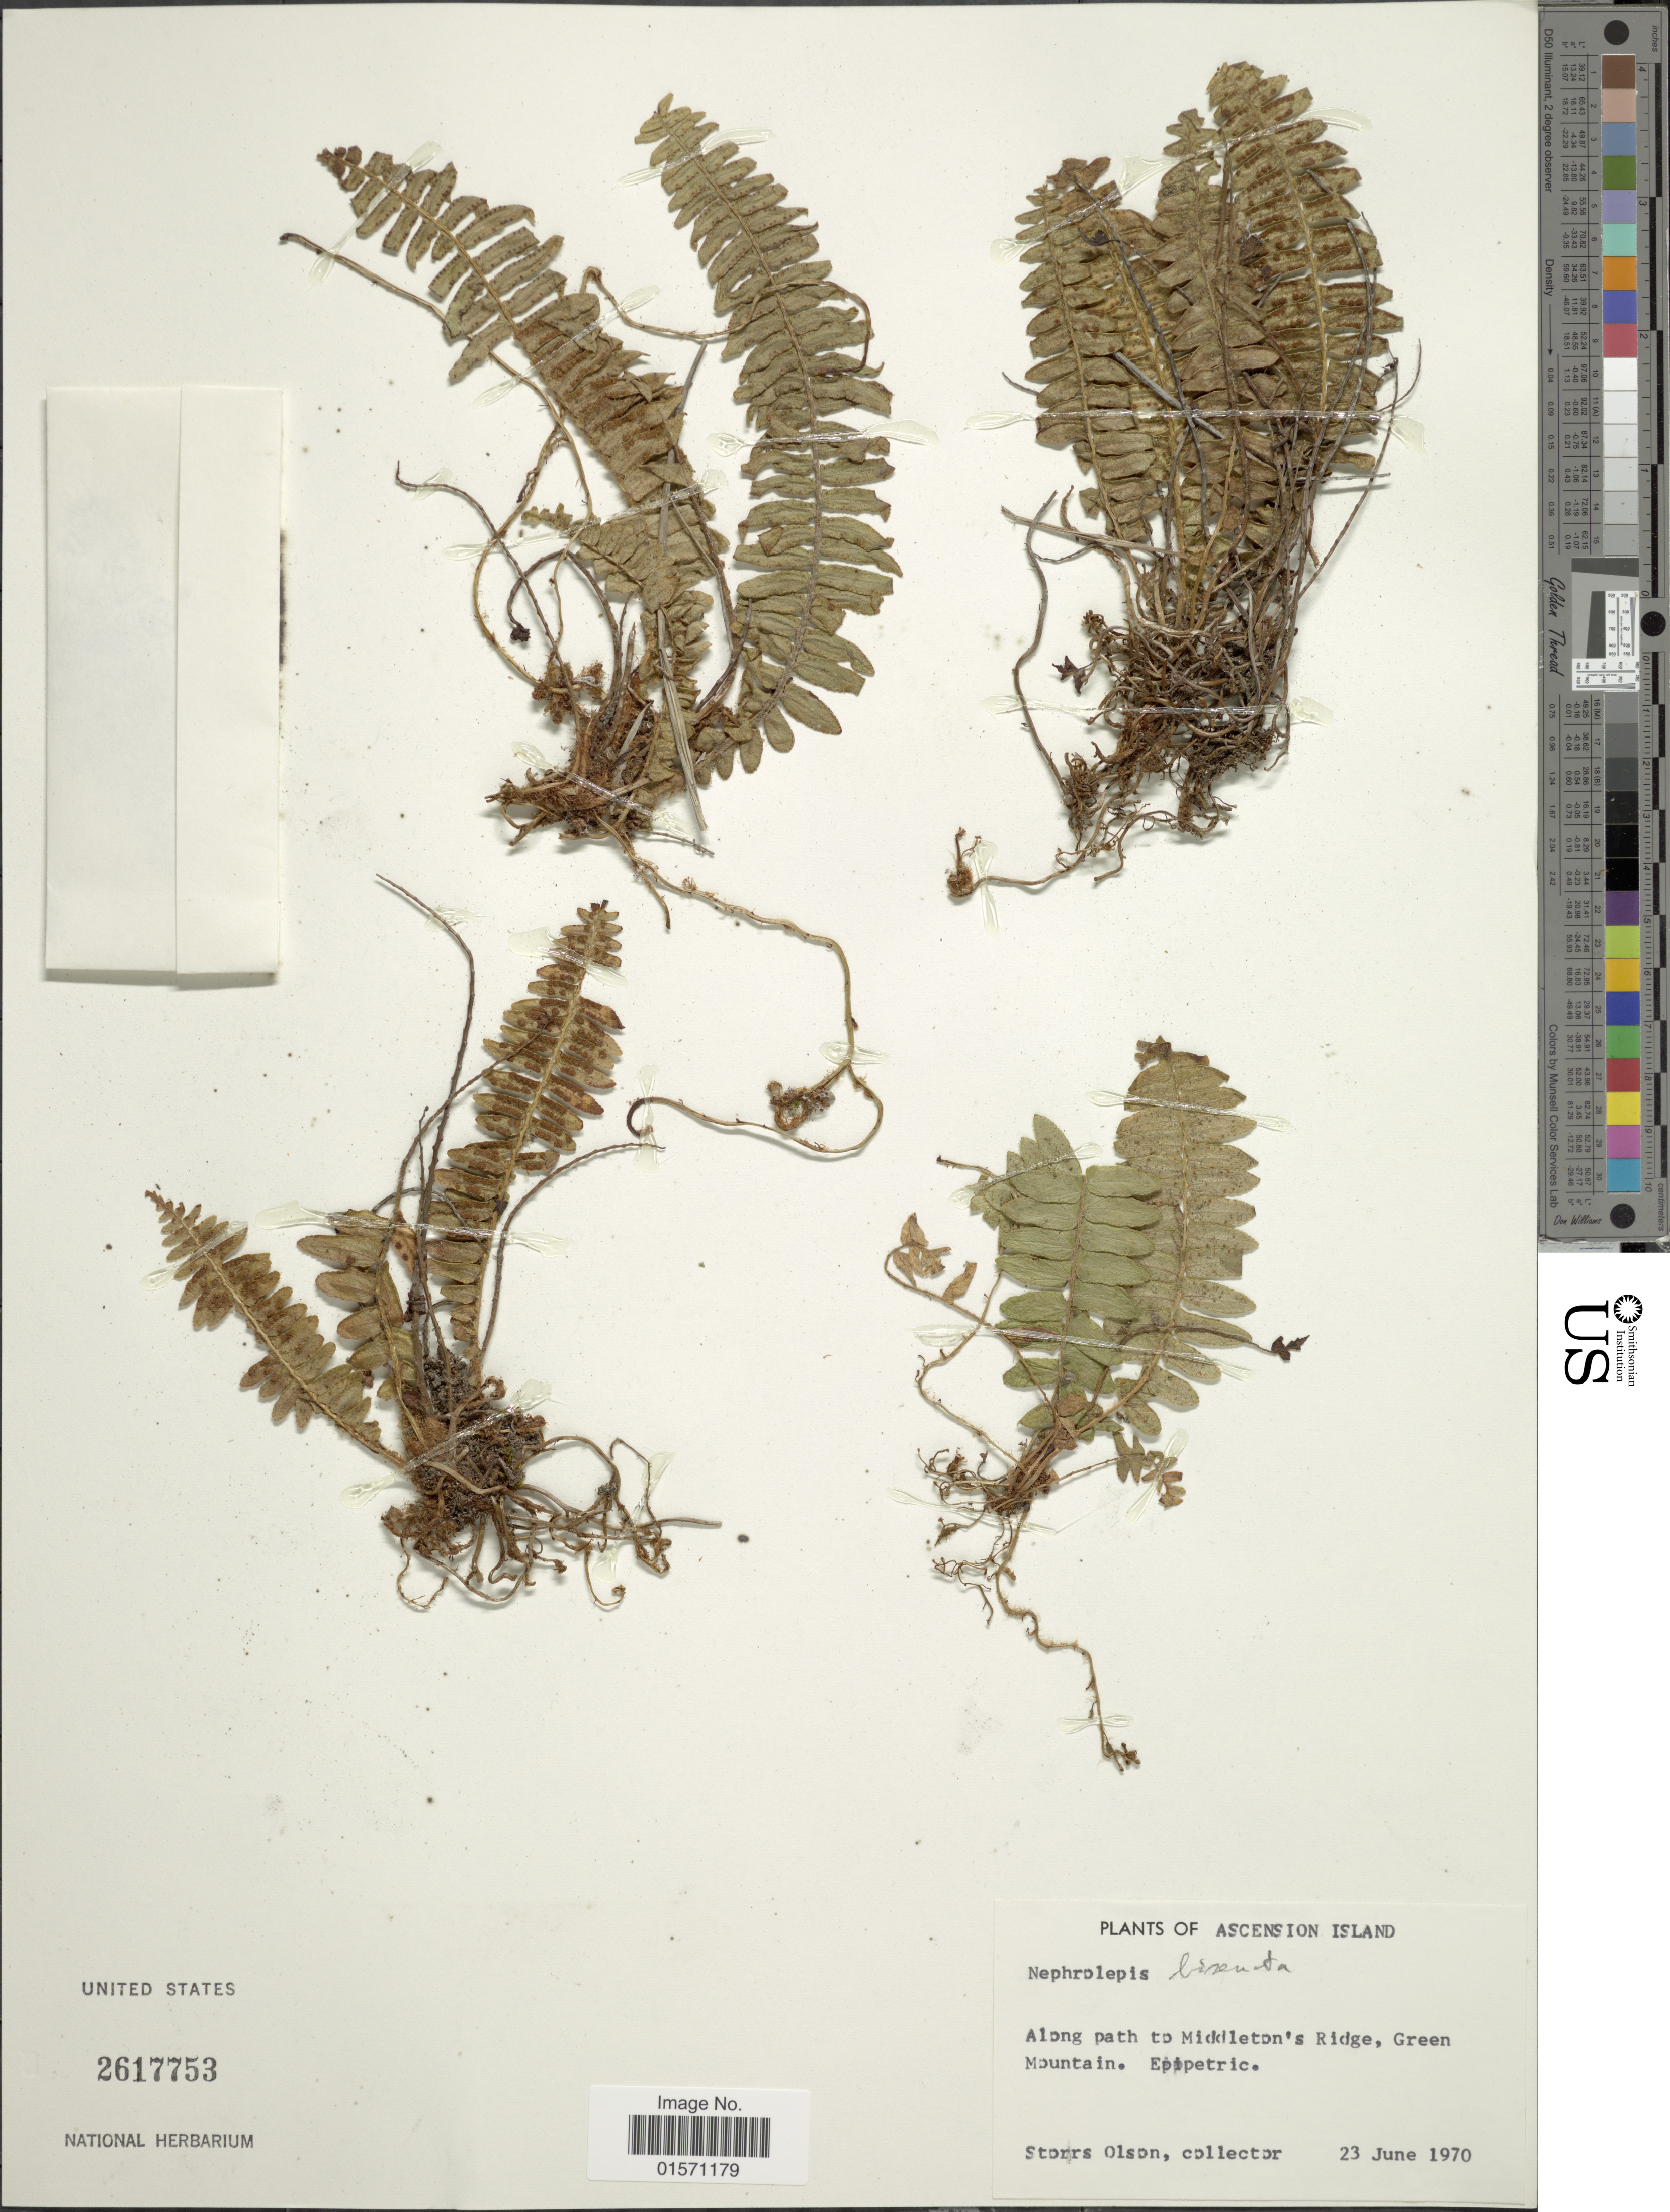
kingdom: Plantae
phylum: Tracheophyta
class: Polypodiopsida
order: Polypodiales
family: Nephrolepidaceae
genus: Nephrolepis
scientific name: Nephrolepis biserrata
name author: (Sw.) Schott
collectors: S. Olson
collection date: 1970-06-23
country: St. Helena Islands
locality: Acension Island. Along path to Middleton's Ridge, Green Mountain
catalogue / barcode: US 2617753